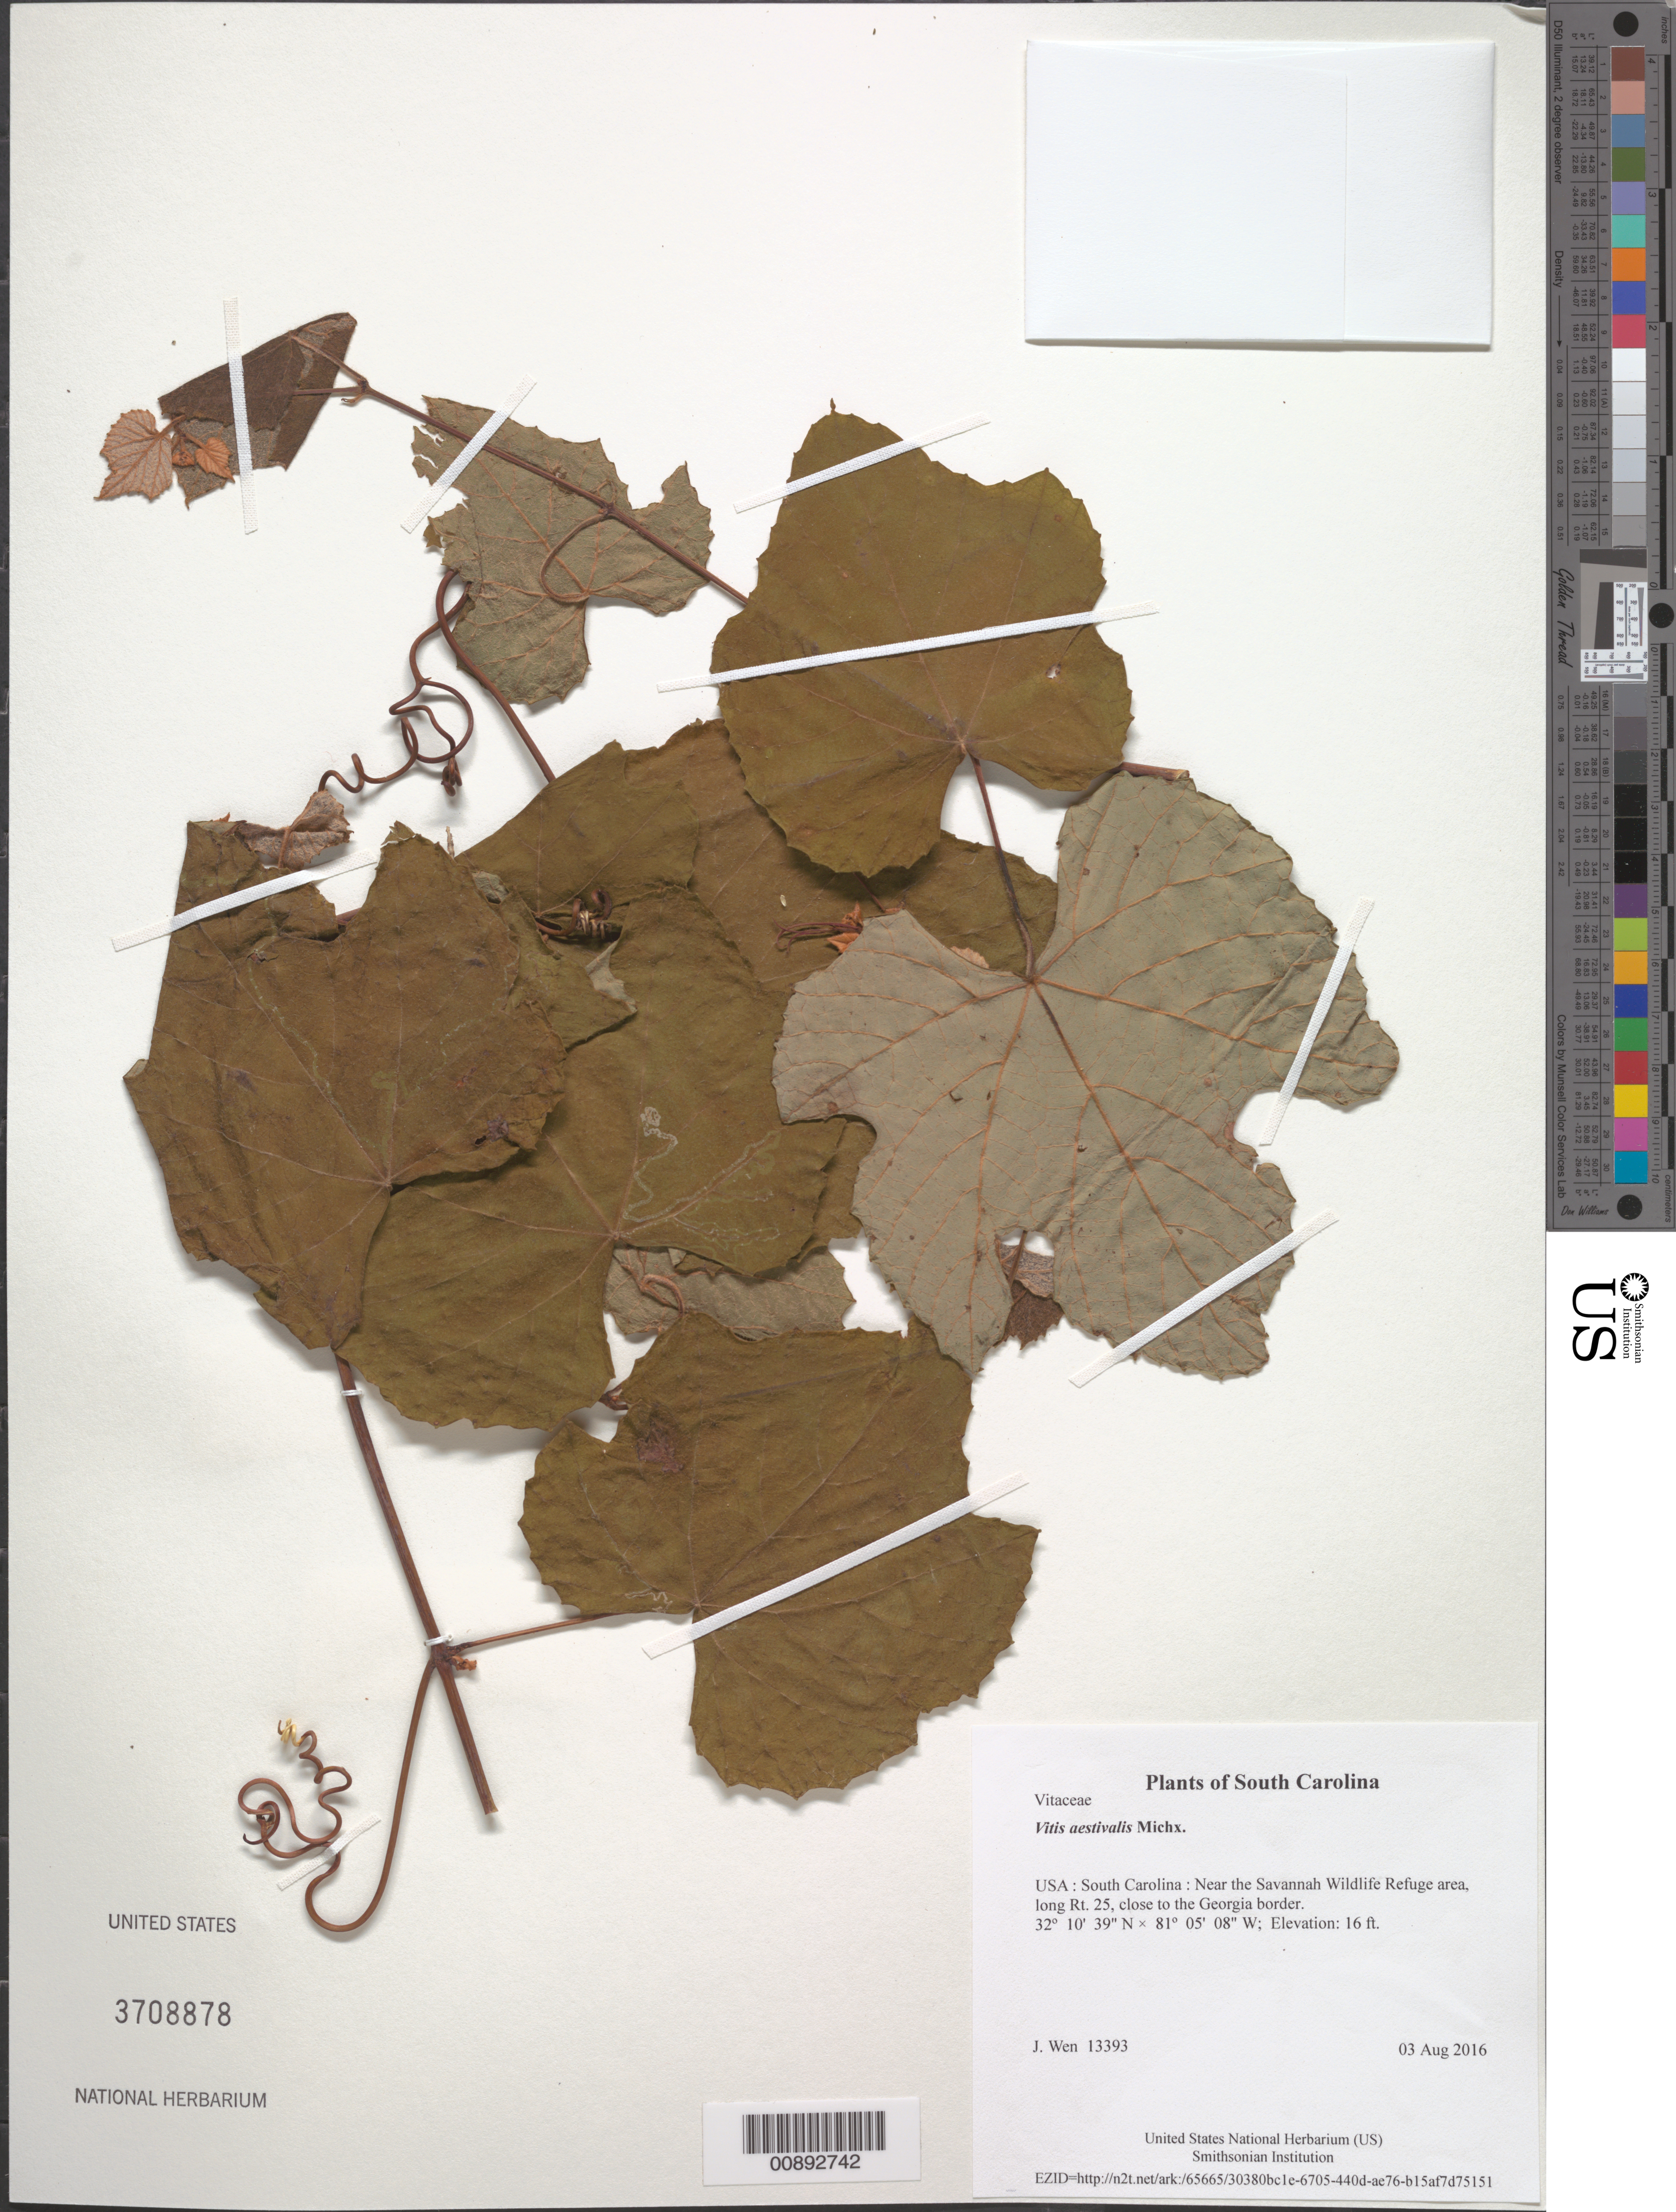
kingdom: Plantae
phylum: Tracheophyta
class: Magnoliopsida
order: Vitales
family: Vitaceae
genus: Vitis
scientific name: Vitis aestivalis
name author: Michx.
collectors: J. Wen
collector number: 13393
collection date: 2016-08-03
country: United States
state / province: South Carolina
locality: Near the Savannah Wildlife Refuge area, long Rt. 25, close to the Georgia border.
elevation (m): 5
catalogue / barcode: US 3708878